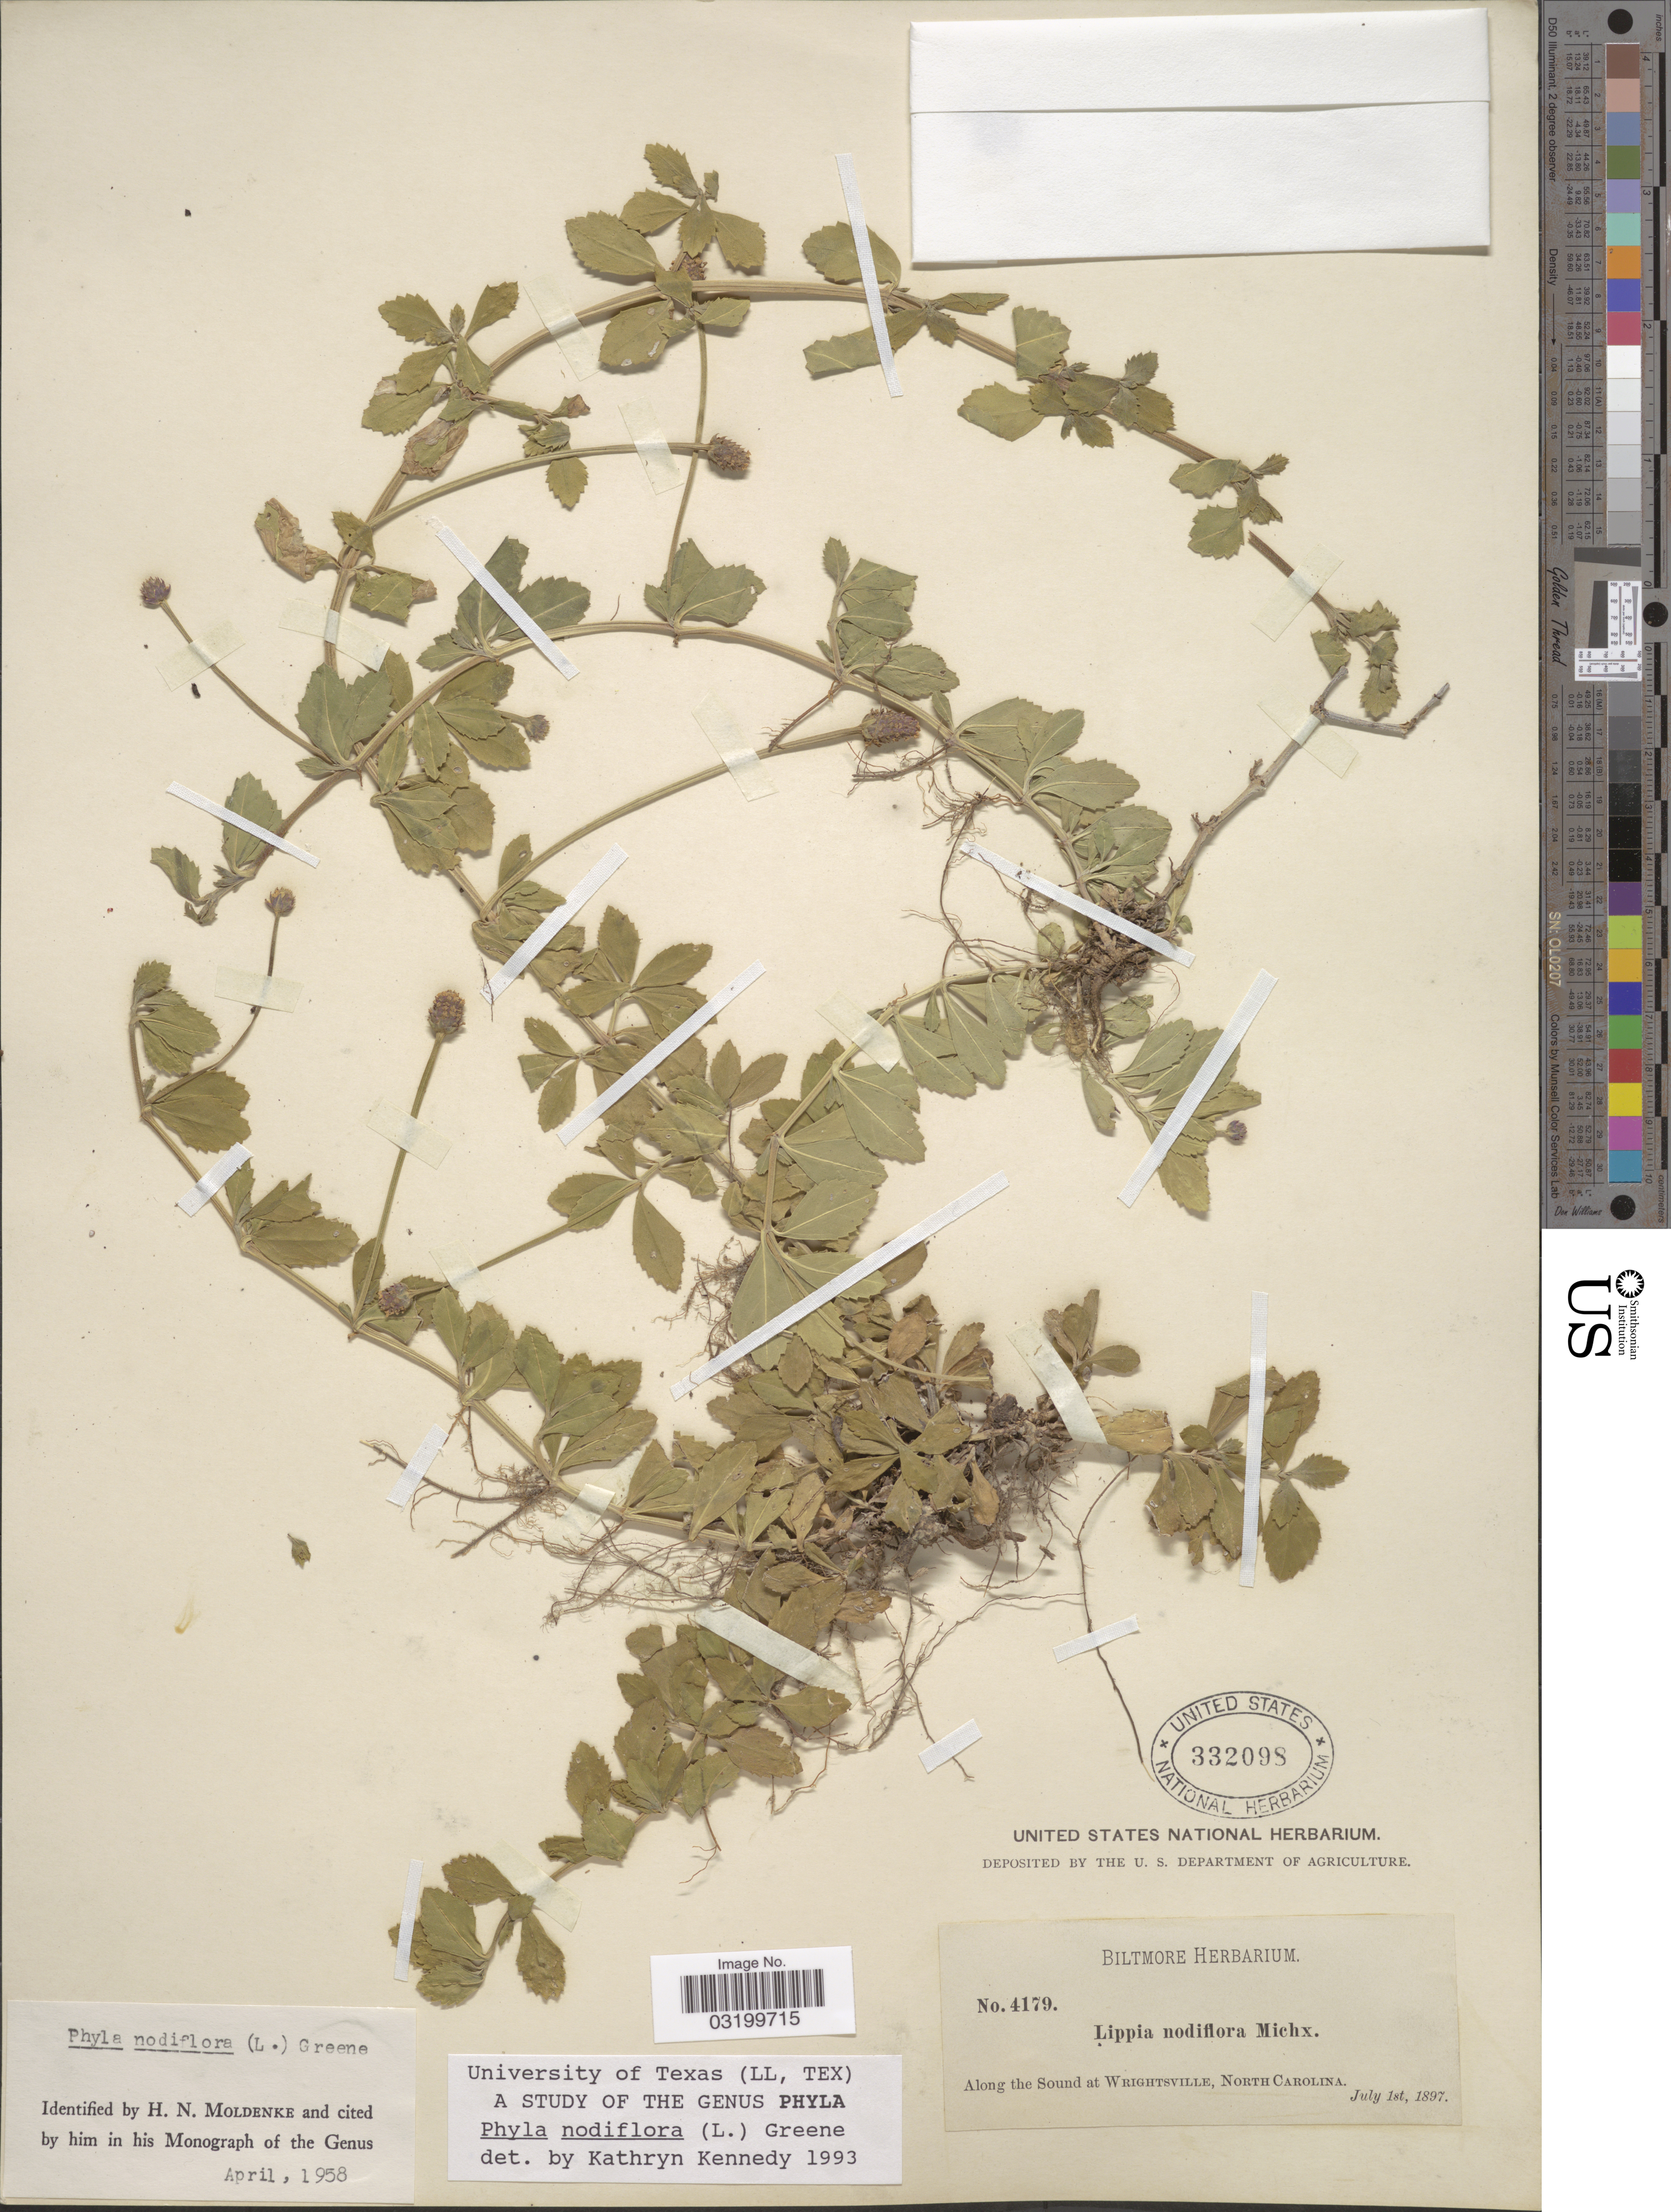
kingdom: Plantae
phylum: Tracheophyta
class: Magnoliopsida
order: Lamiales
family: Verbenaceae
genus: Phyla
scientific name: Phyla nodiflora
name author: (L.) Greene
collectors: ex herb. Biltmore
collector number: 4179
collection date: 1897-07-01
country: United States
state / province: North Carolina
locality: Along the Sound at Wrightsville.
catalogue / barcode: US 332098